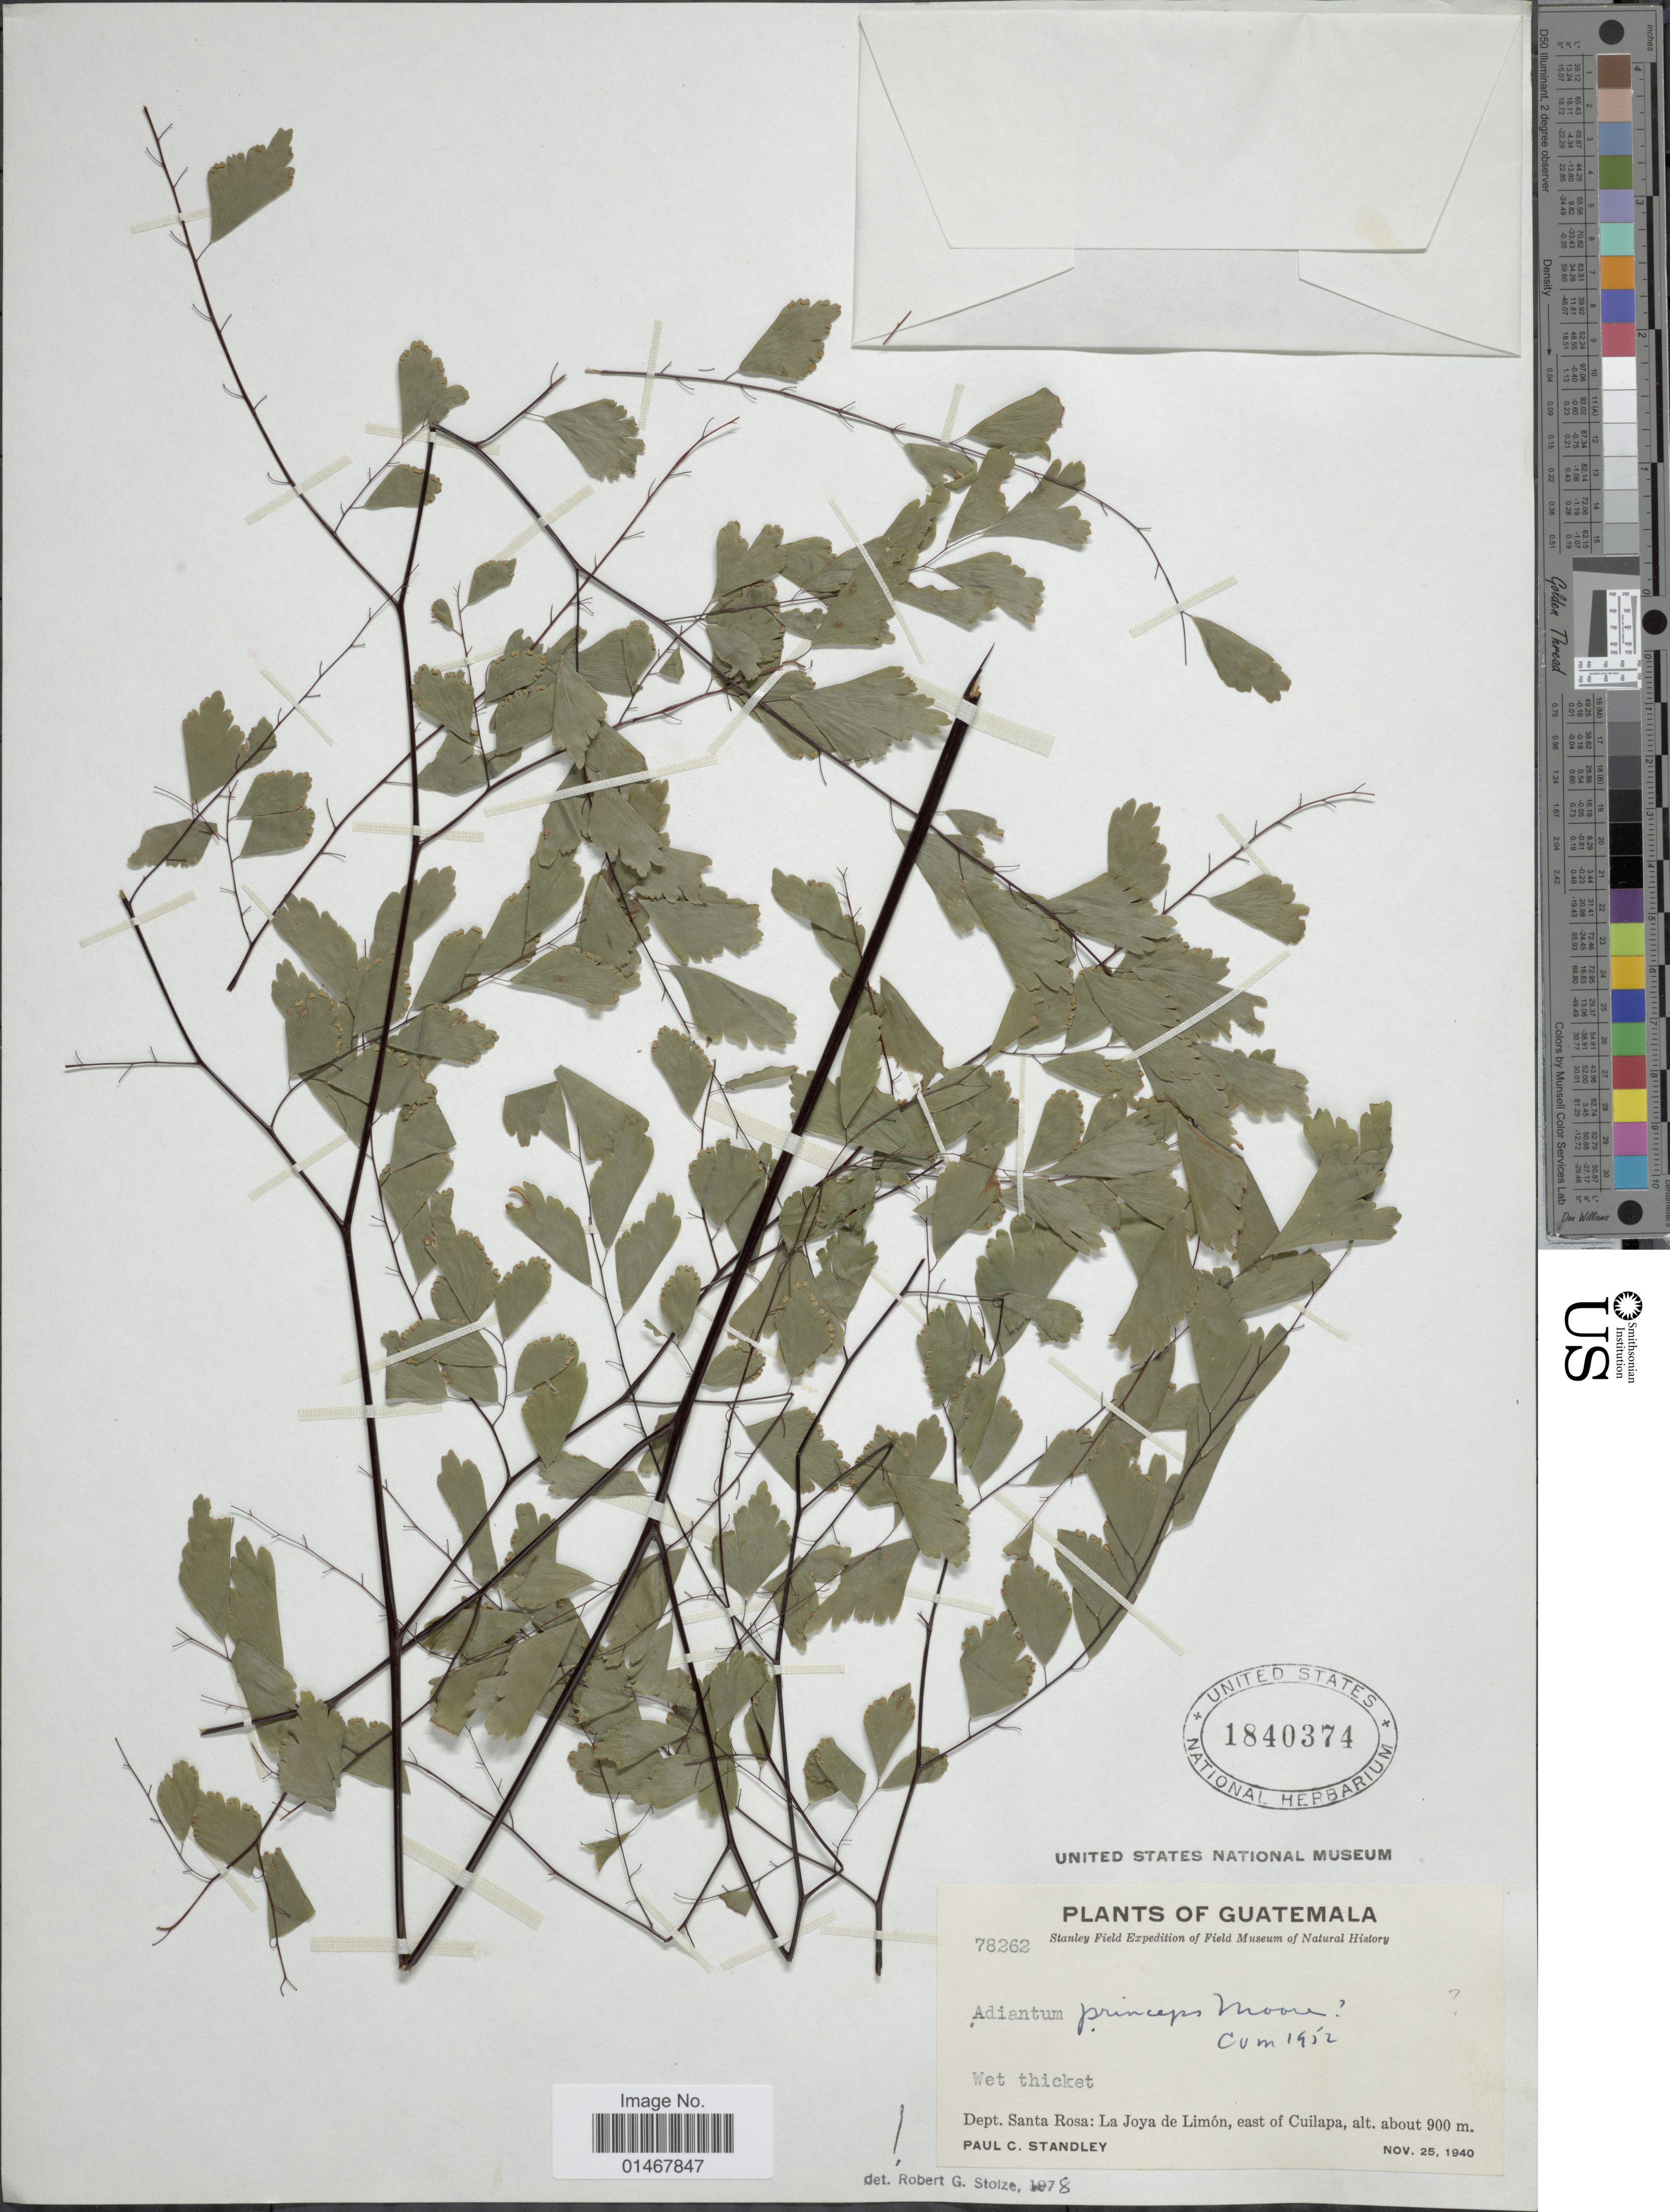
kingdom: Plantae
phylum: Tracheophyta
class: Polypodiopsida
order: Polypodiales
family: Pteridaceae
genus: Adiantum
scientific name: Adiantum princeps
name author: T. Moore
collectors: P. C. Standley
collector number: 78262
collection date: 1940-11-25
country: Guatemala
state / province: Santa Rosa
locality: Dept. Santa RosaL La Joya de Limón, east of Cuilapa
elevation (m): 900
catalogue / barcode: US 1840374